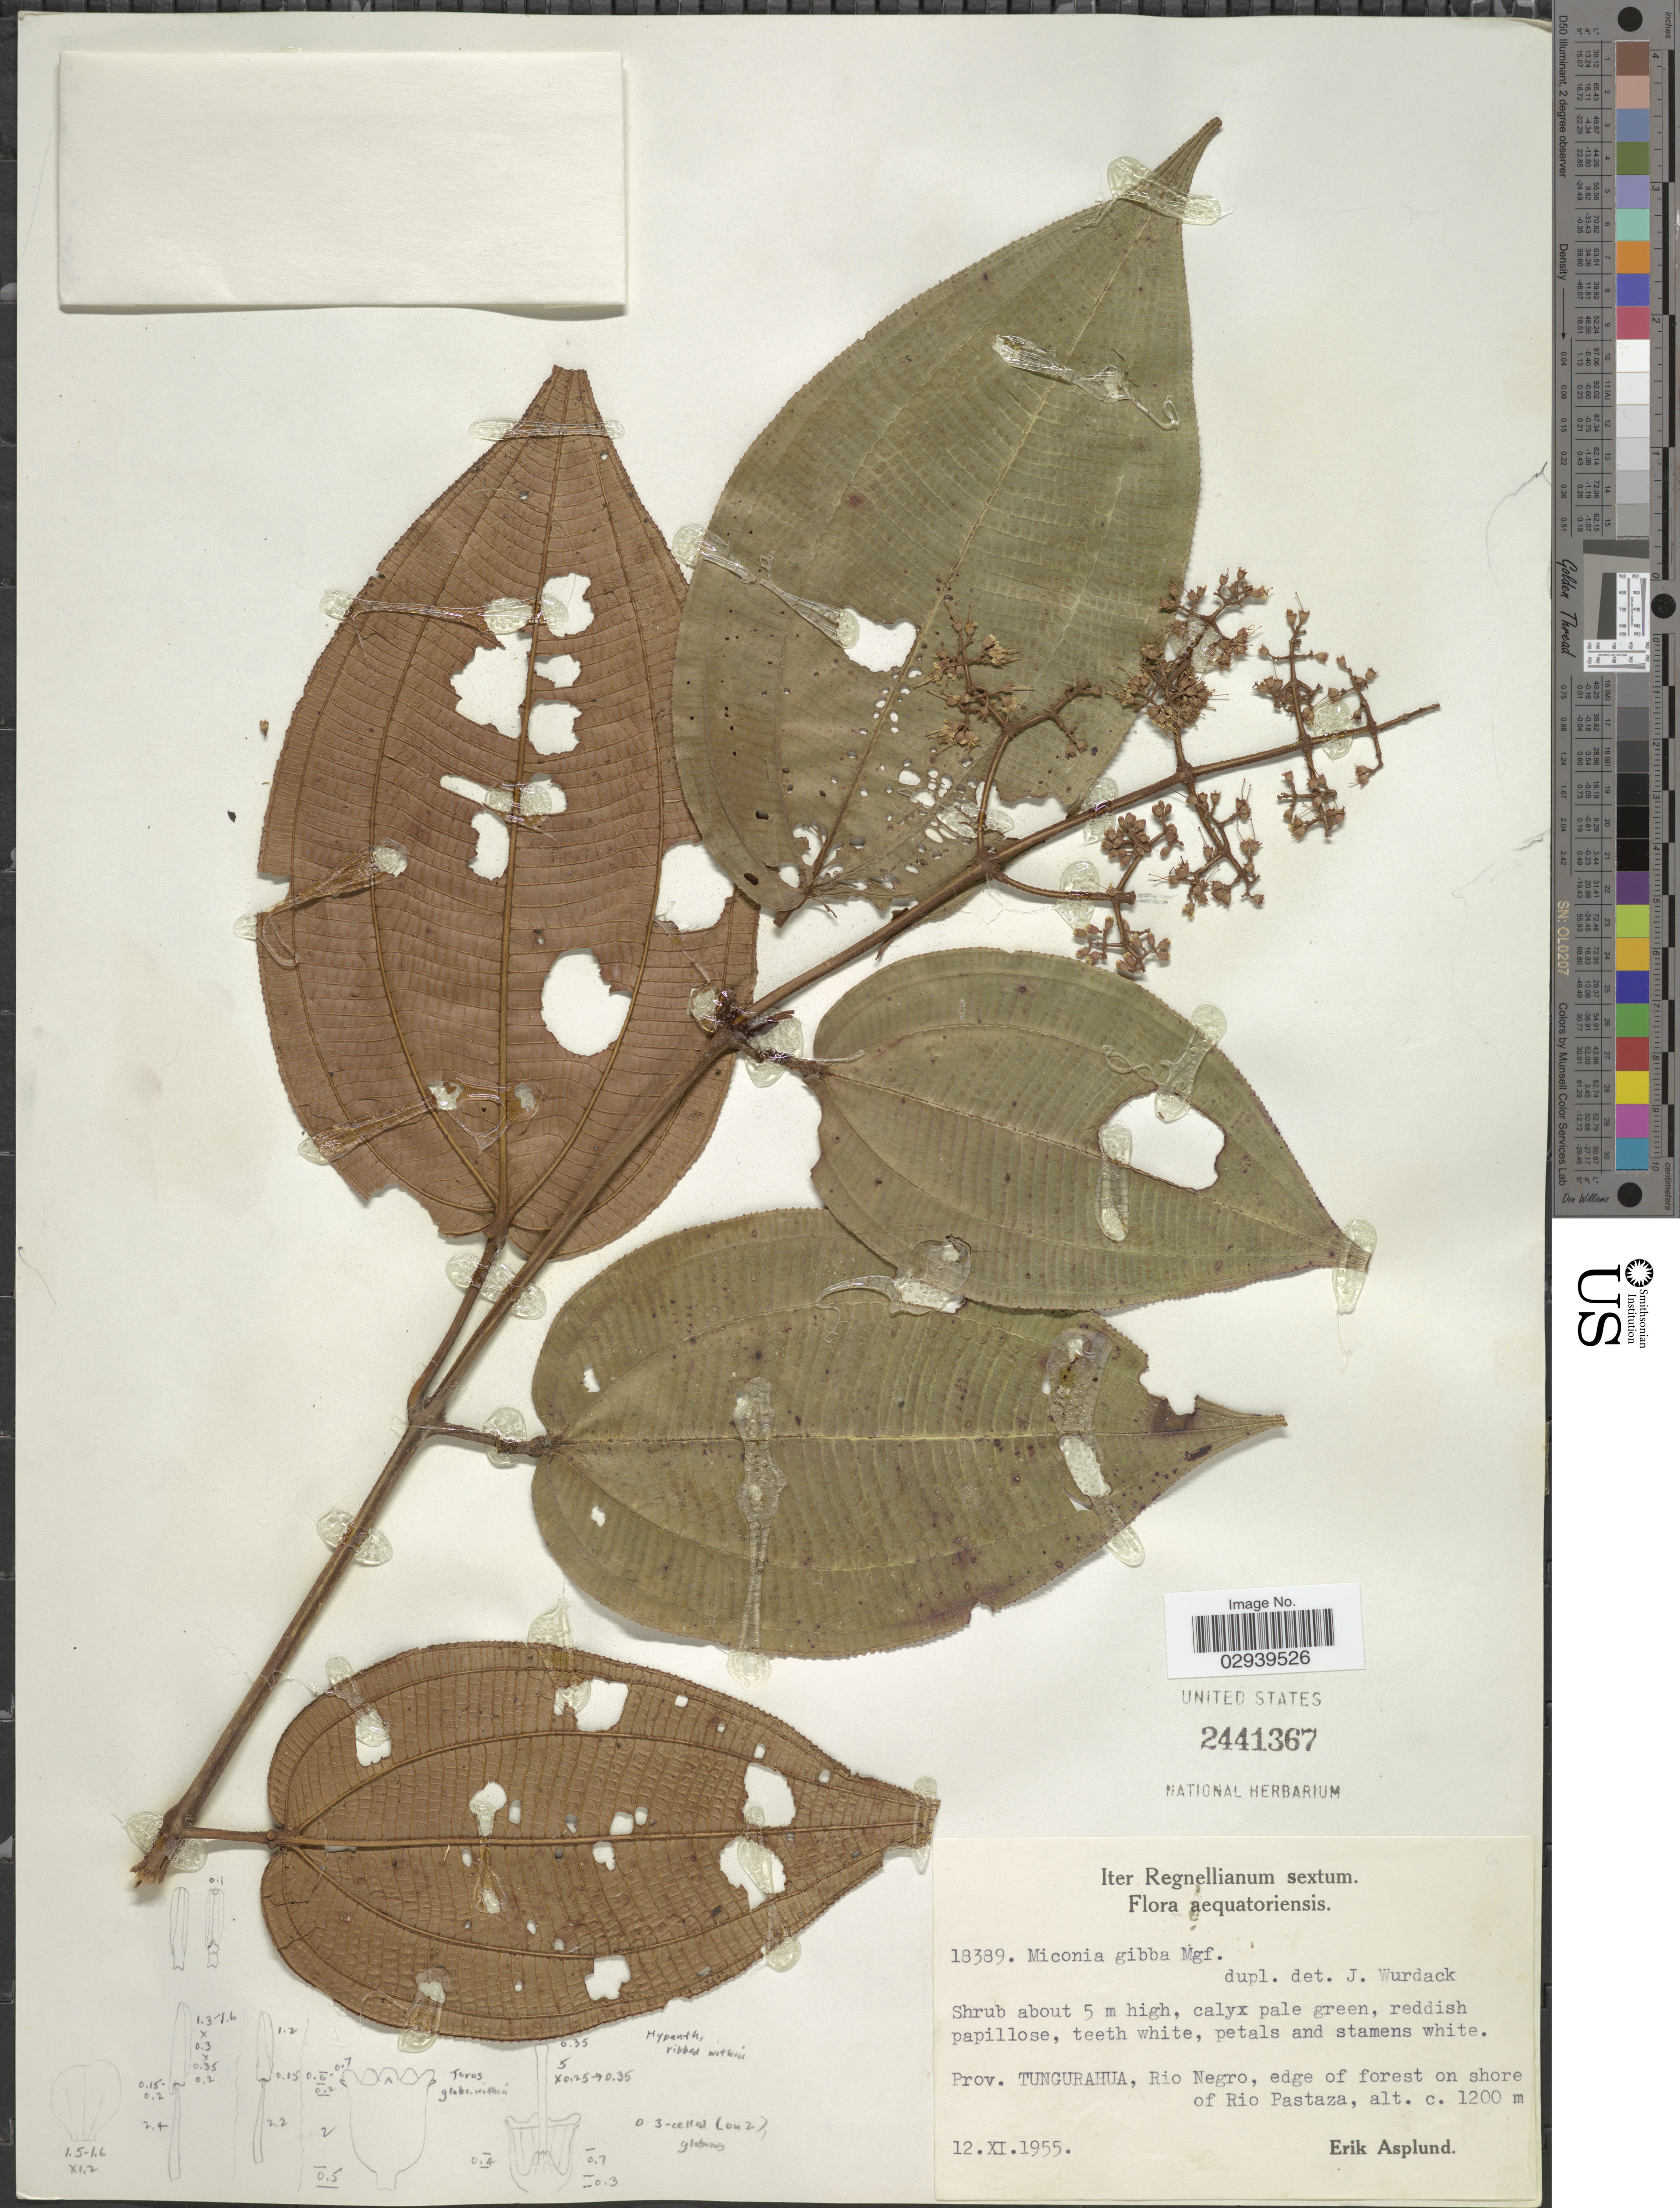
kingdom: Plantae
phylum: Tracheophyta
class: Magnoliopsida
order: Myrtales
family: Melastomataceae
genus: Miconia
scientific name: Miconia gibba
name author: Markgr.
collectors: E. Asplund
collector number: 18389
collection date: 1955-11-12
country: Ecuador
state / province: Tungurahua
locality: Rio Negro, edge of forest on shore of Rio Pastaza.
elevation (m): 1200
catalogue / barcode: US 2441367